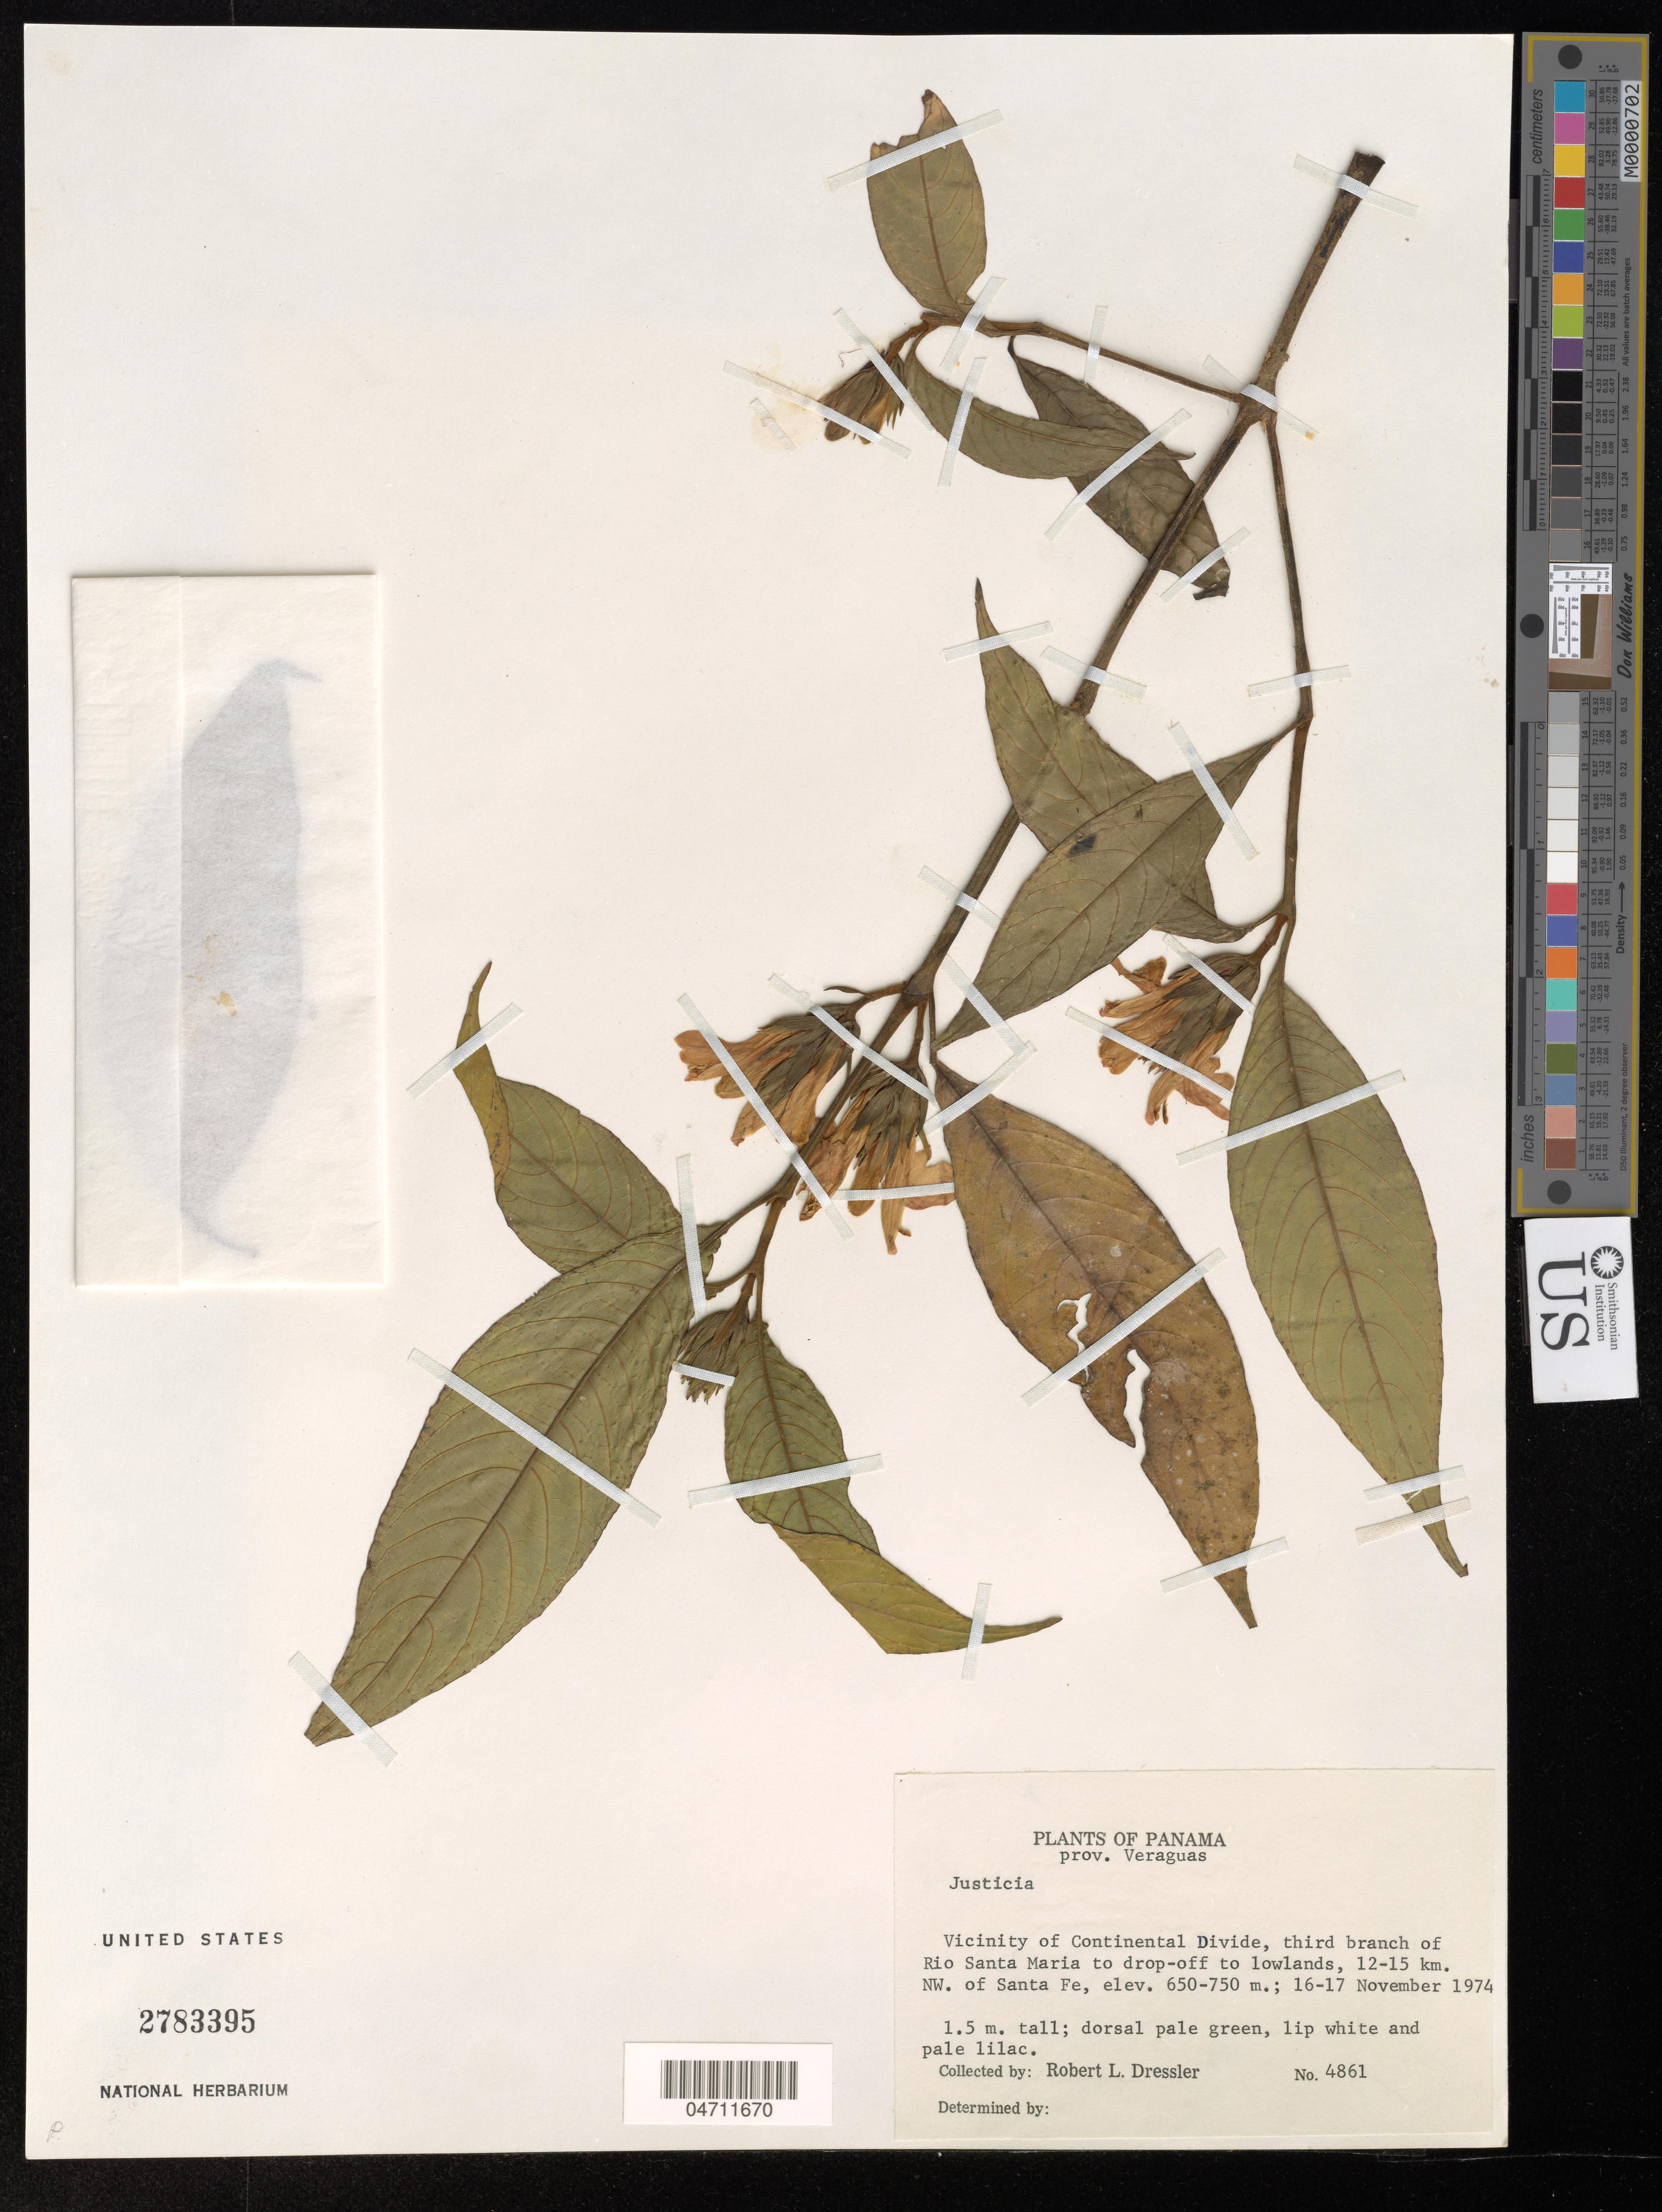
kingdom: Plantae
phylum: Tracheophyta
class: Magnoliopsida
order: Lamiales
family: Acanthaceae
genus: Justicia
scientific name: Justicia sp.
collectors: R. Dressler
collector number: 4861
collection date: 1974-11-16/1974-11-17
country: Panama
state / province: Veraguas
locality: Vicinity of Continental Divide, third branch of Rio Santa Maria to dro--off to lowlands, 12-15 km. NW. of Santa Fe.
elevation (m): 650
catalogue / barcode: US 2783395